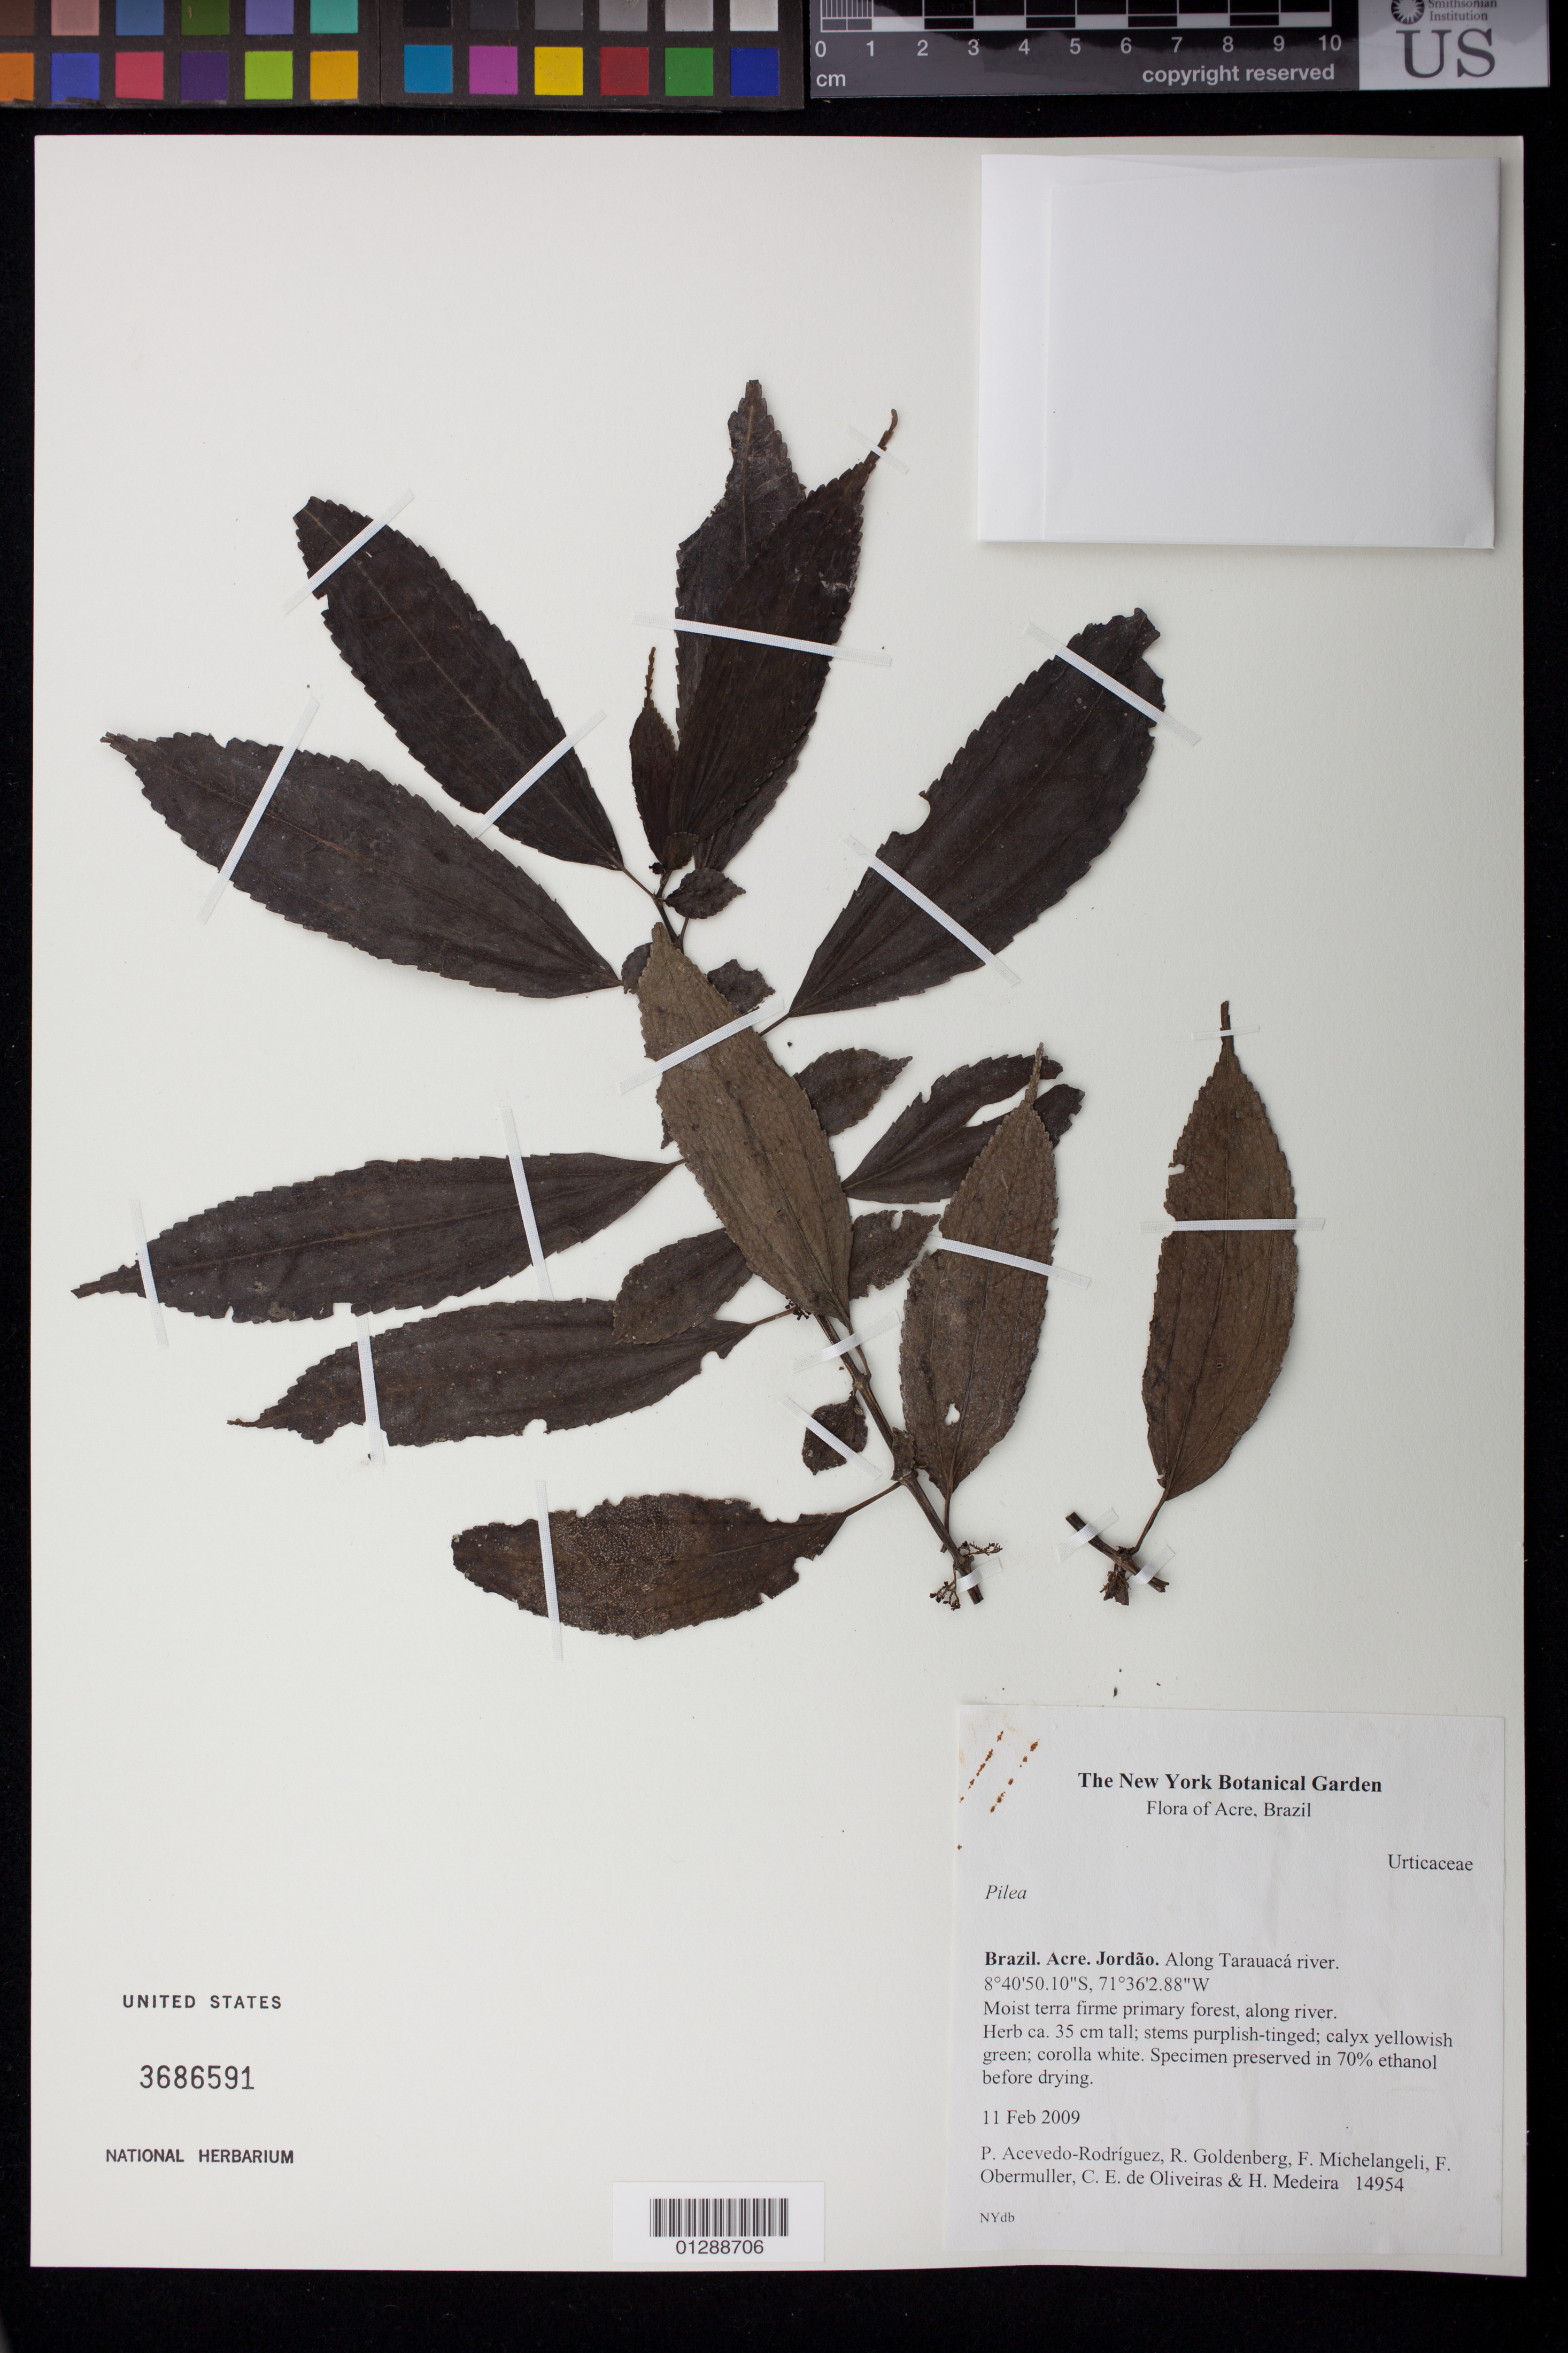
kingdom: Plantae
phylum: Tracheophyta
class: Magnoliopsida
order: Rosales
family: Urticaceae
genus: Pilea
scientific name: Pilea sp.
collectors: P. Acevedo-Rodr., R. Goldenberg, F. Michelangelli, F. A. Obermuller, C. E. de Oliveiras & H. Medeiro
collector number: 14954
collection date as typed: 11 Feb 2009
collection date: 2009-02-11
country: Brazil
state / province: Acre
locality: Acre; Municipio Jordao. Along Taruaca river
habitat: moist terra firme primary forest, along river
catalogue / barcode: US 3686591